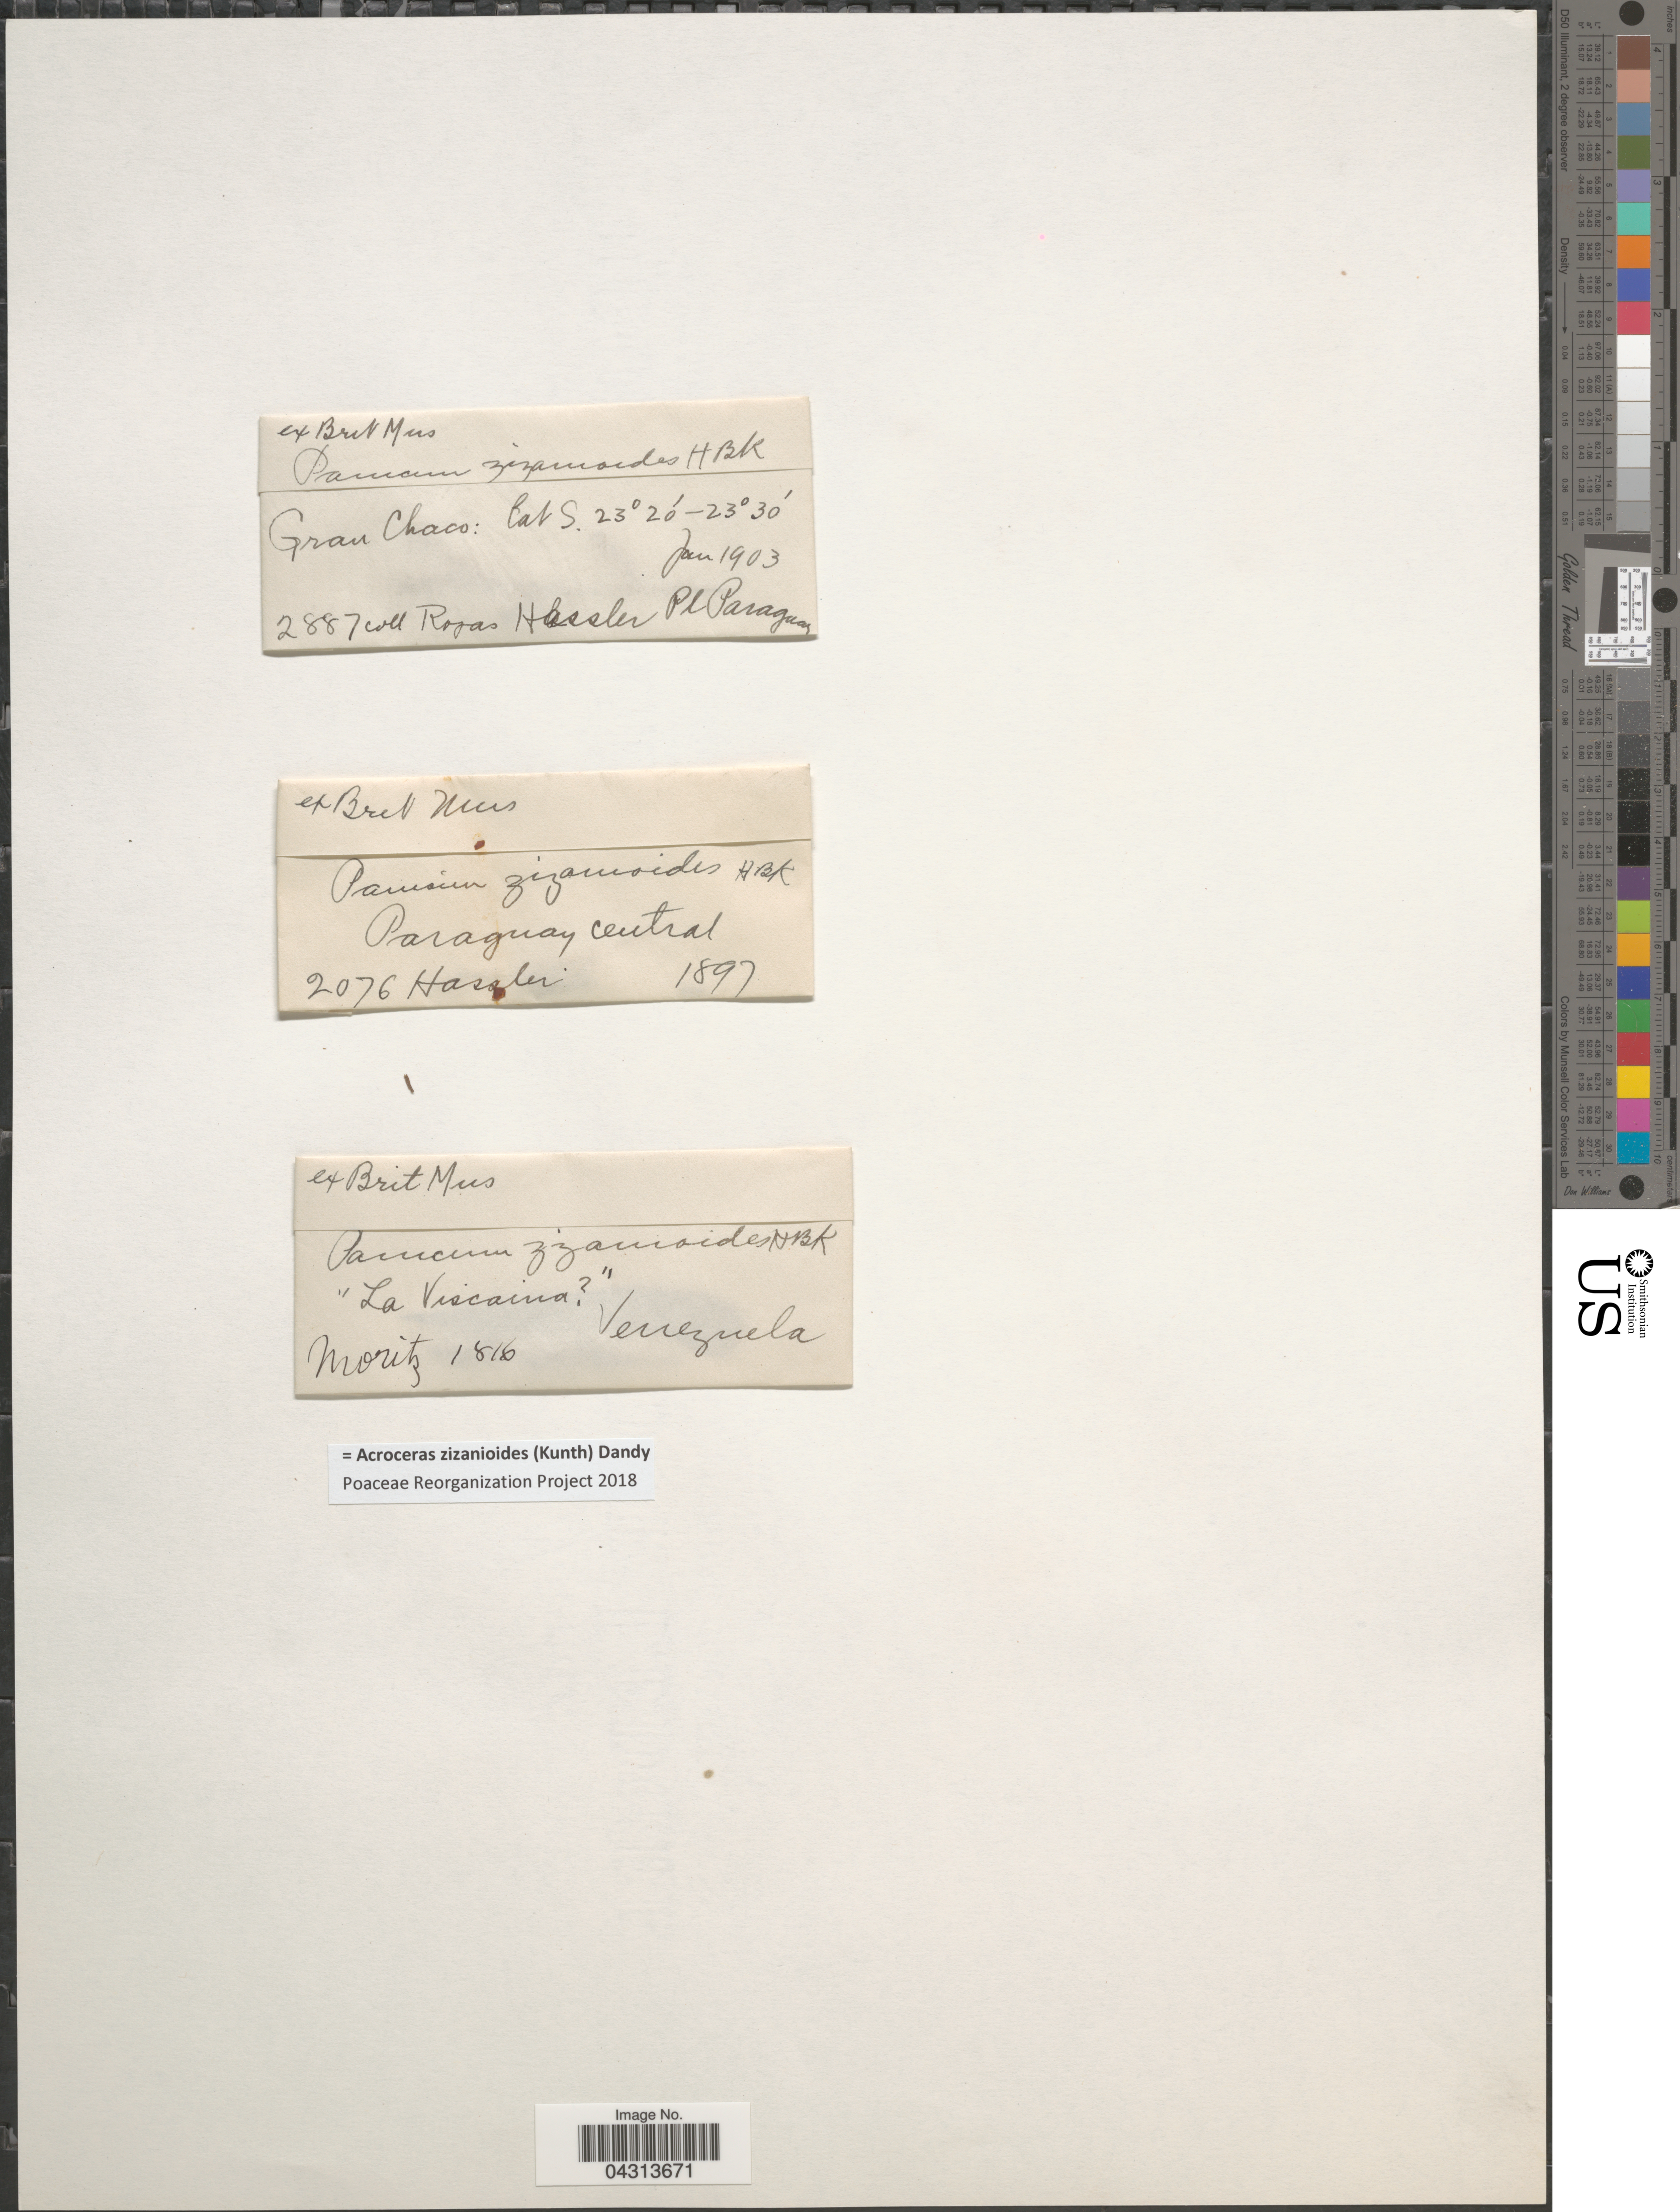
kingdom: Plantae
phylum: Tracheophyta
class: Liliopsida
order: Poales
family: Poaceae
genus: Acroceras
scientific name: Acroceras zizanioides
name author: (Kunth) Dandy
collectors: Moritz, --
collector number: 1816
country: Venezuela